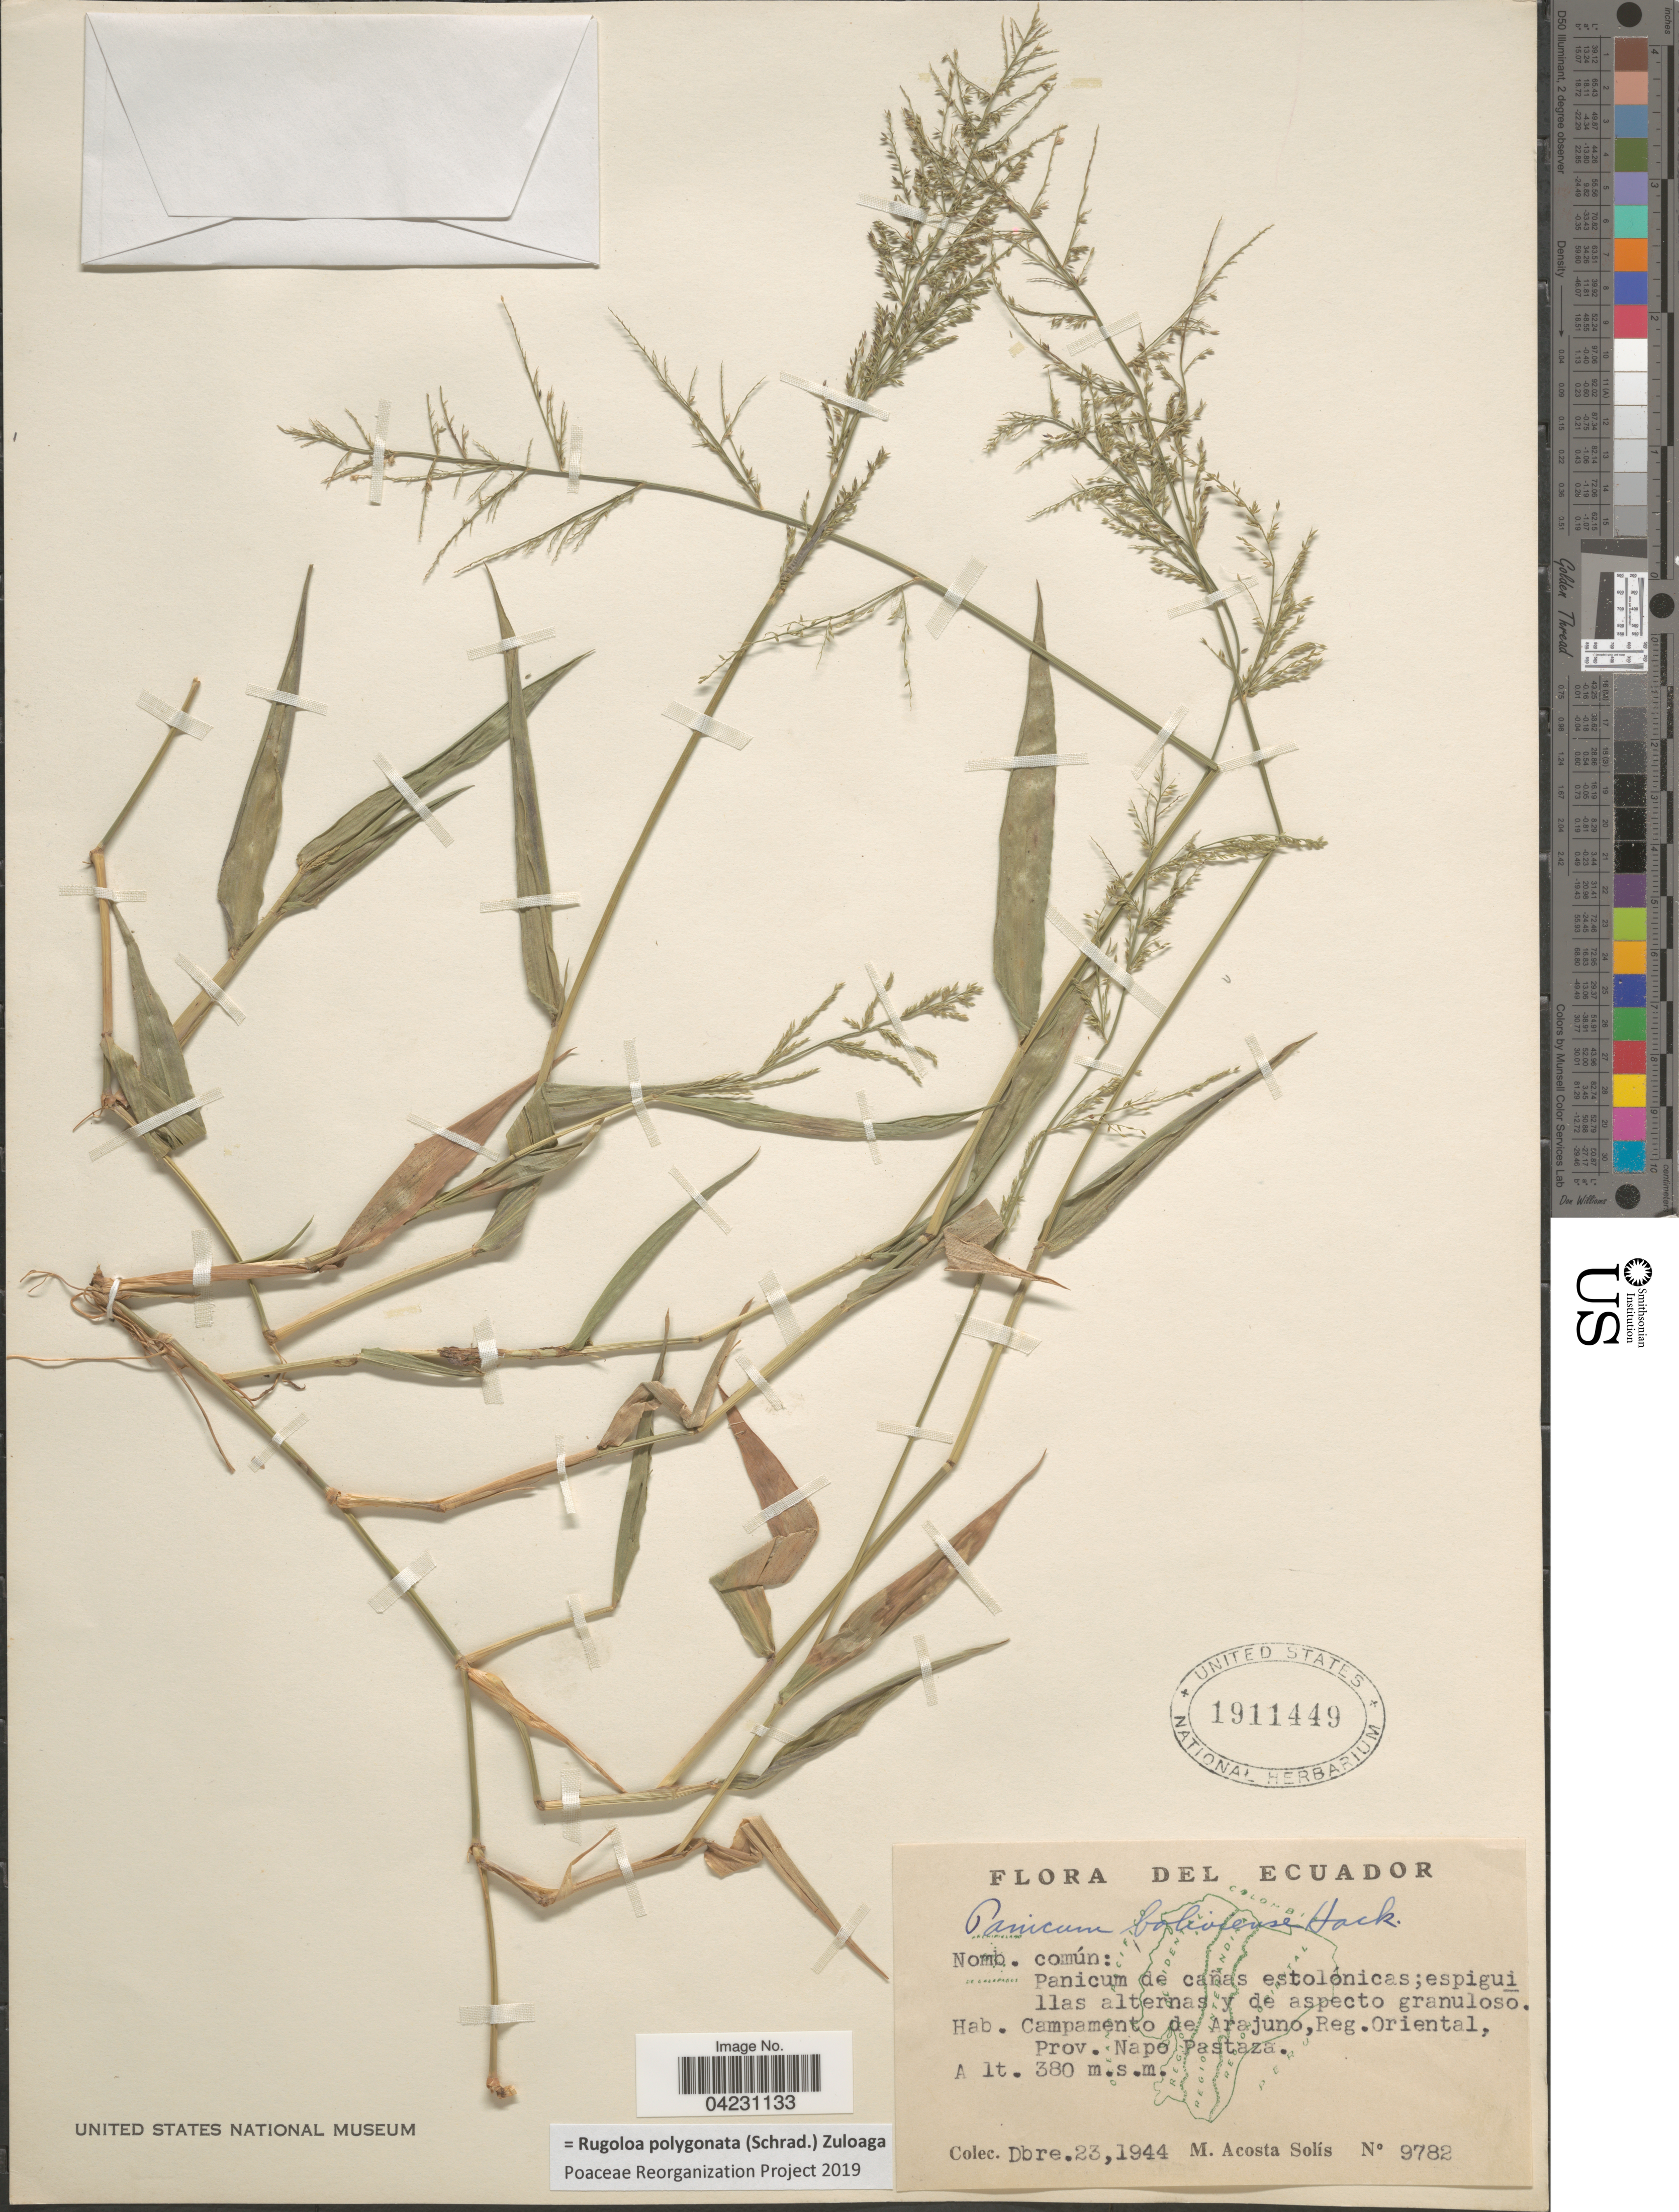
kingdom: Plantae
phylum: Tracheophyta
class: Liliopsida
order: Poales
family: Poaceae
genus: Rugoloa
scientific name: Rugoloa polygonata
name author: (Schrad.) Zuloaga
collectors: M. Acosta Solis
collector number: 9782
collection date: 1944-12-23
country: Ecuador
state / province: Napo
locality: Campamento de Arajuno, Reg. Oriental, Prov. Napo Pastaza.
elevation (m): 380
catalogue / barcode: US 1911449